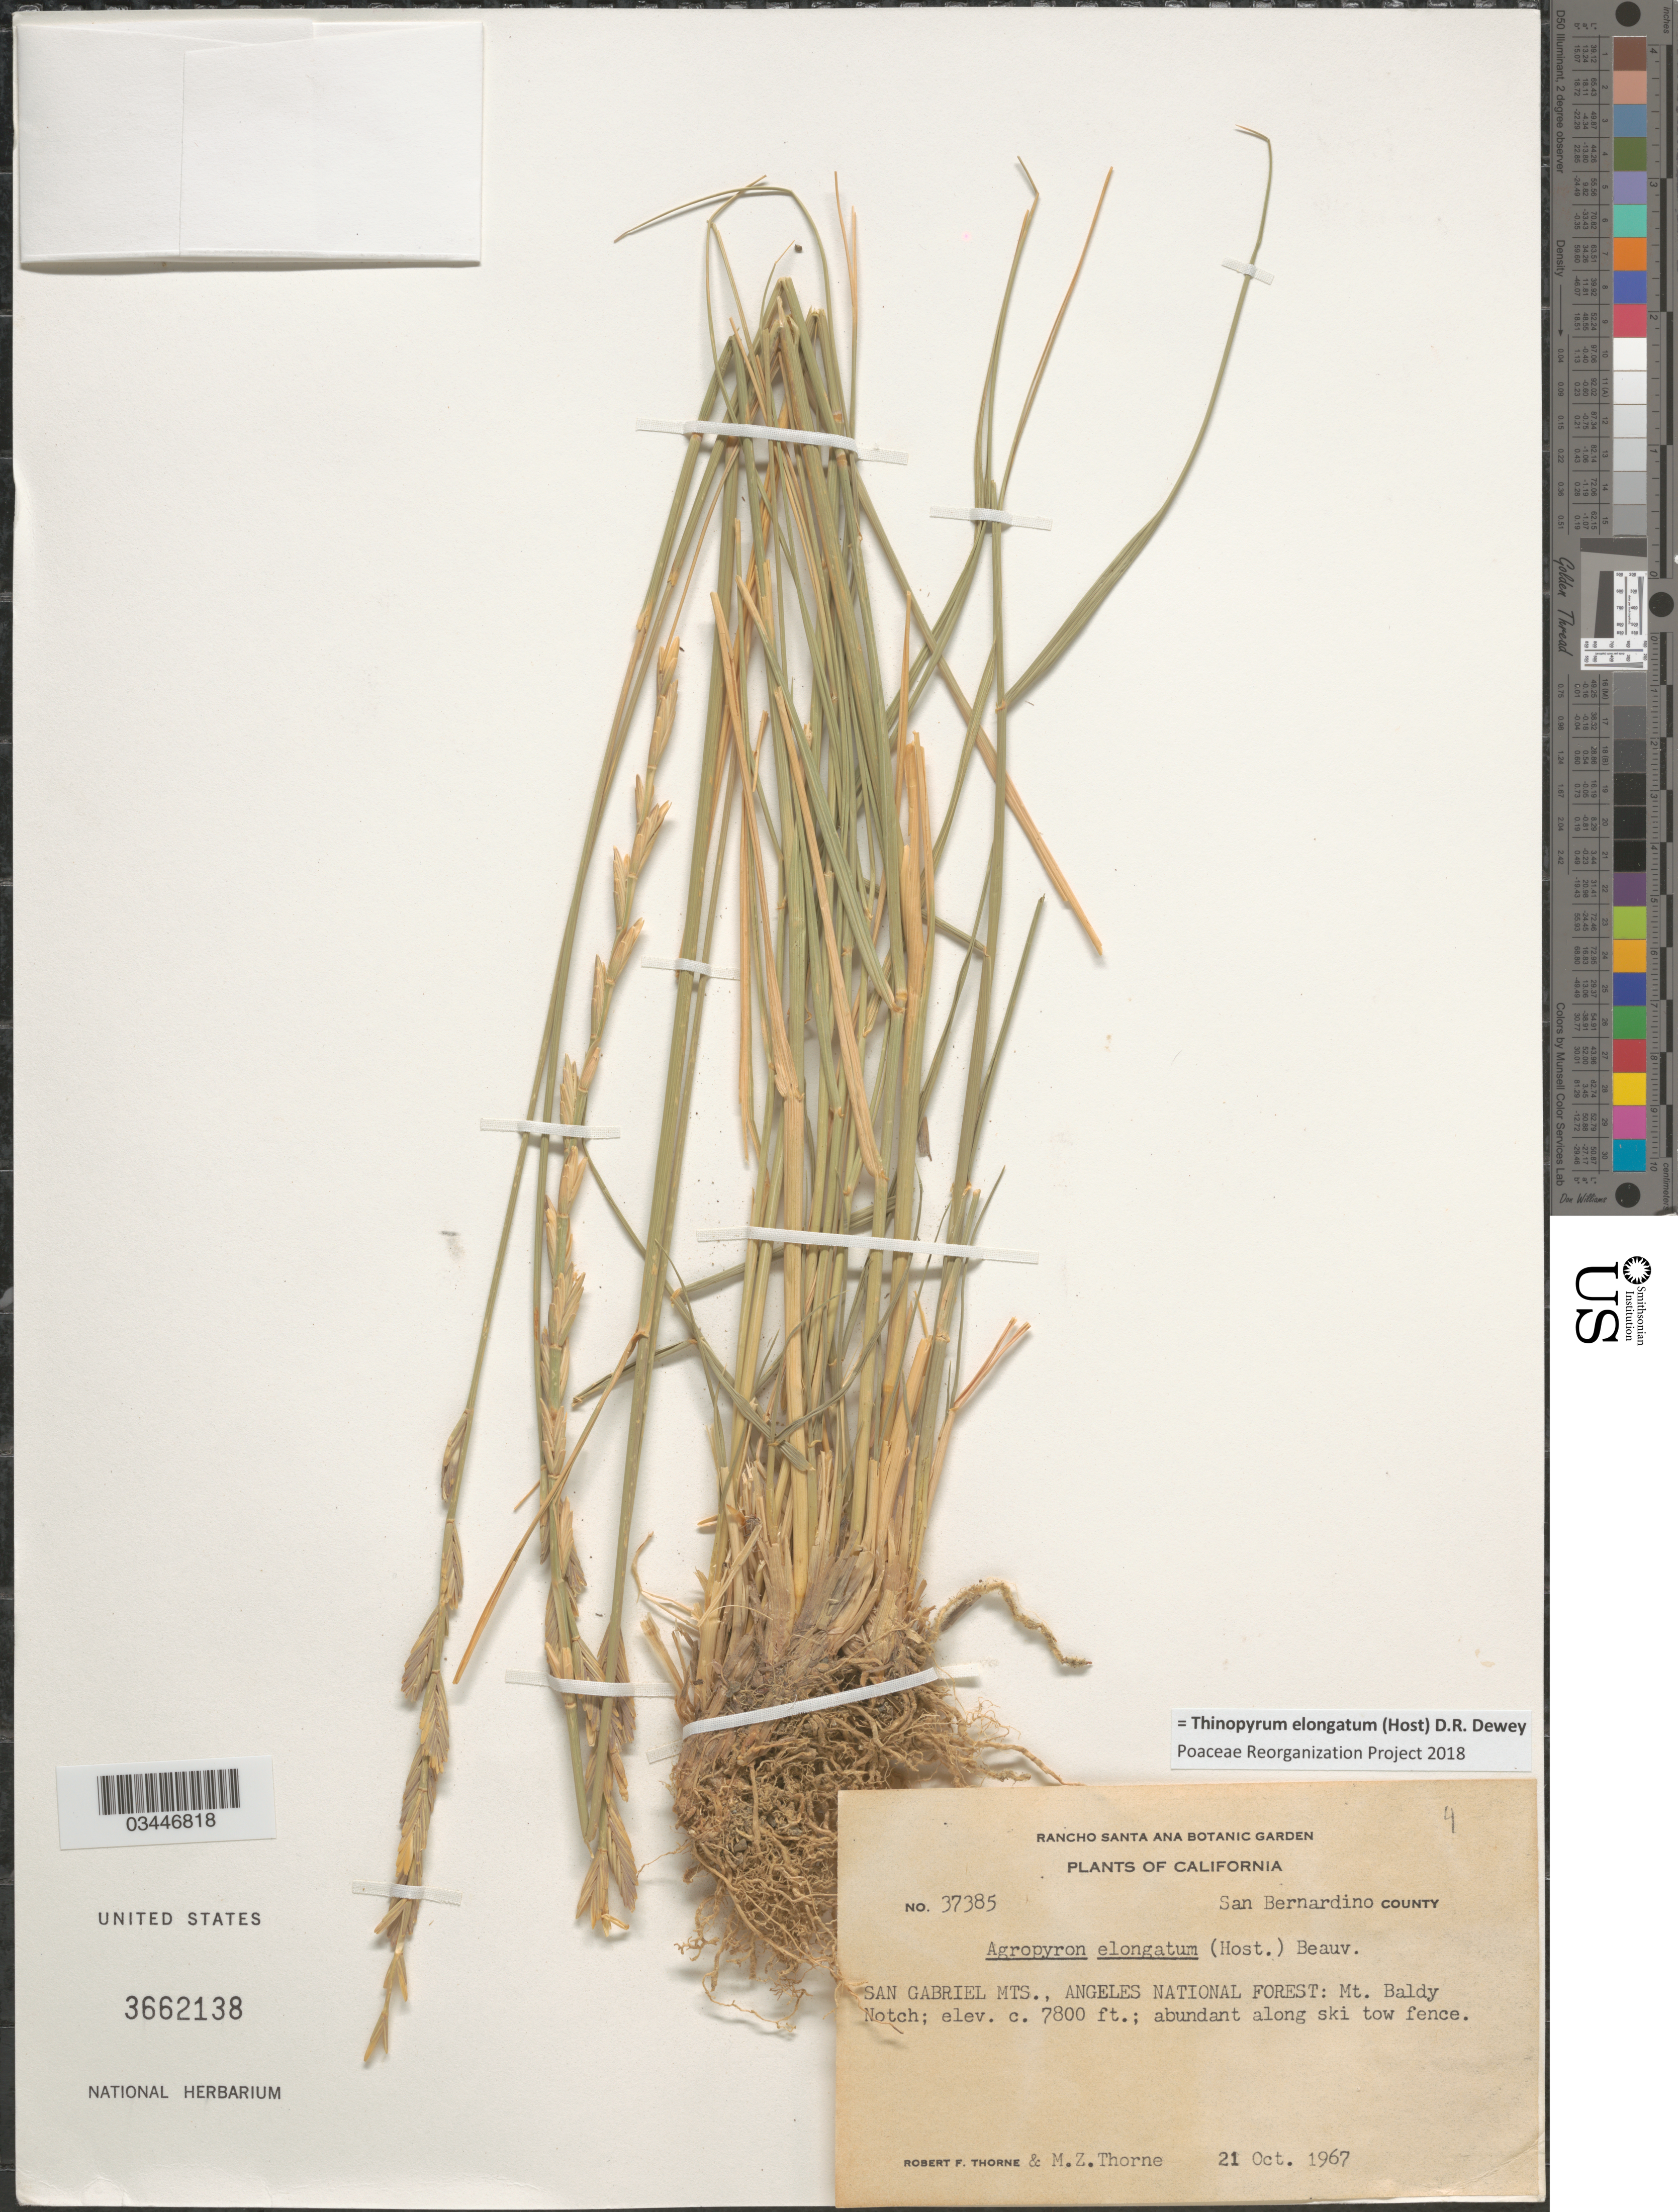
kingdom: Plantae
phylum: Tracheophyta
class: Liliopsida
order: Poales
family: Poaceae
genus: Aegilops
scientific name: Aegilops triuncialis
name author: L.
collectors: R. F. Thorne & M. Thorne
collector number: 37385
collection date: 1967-10-21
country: United States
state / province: California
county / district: San Bernardino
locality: San Bernardino County. San Gabriel Mts., Angeles National Forest: Mt. Baldy Notch; abundant along ski tow fence.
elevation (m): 2377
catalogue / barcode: US 3662138